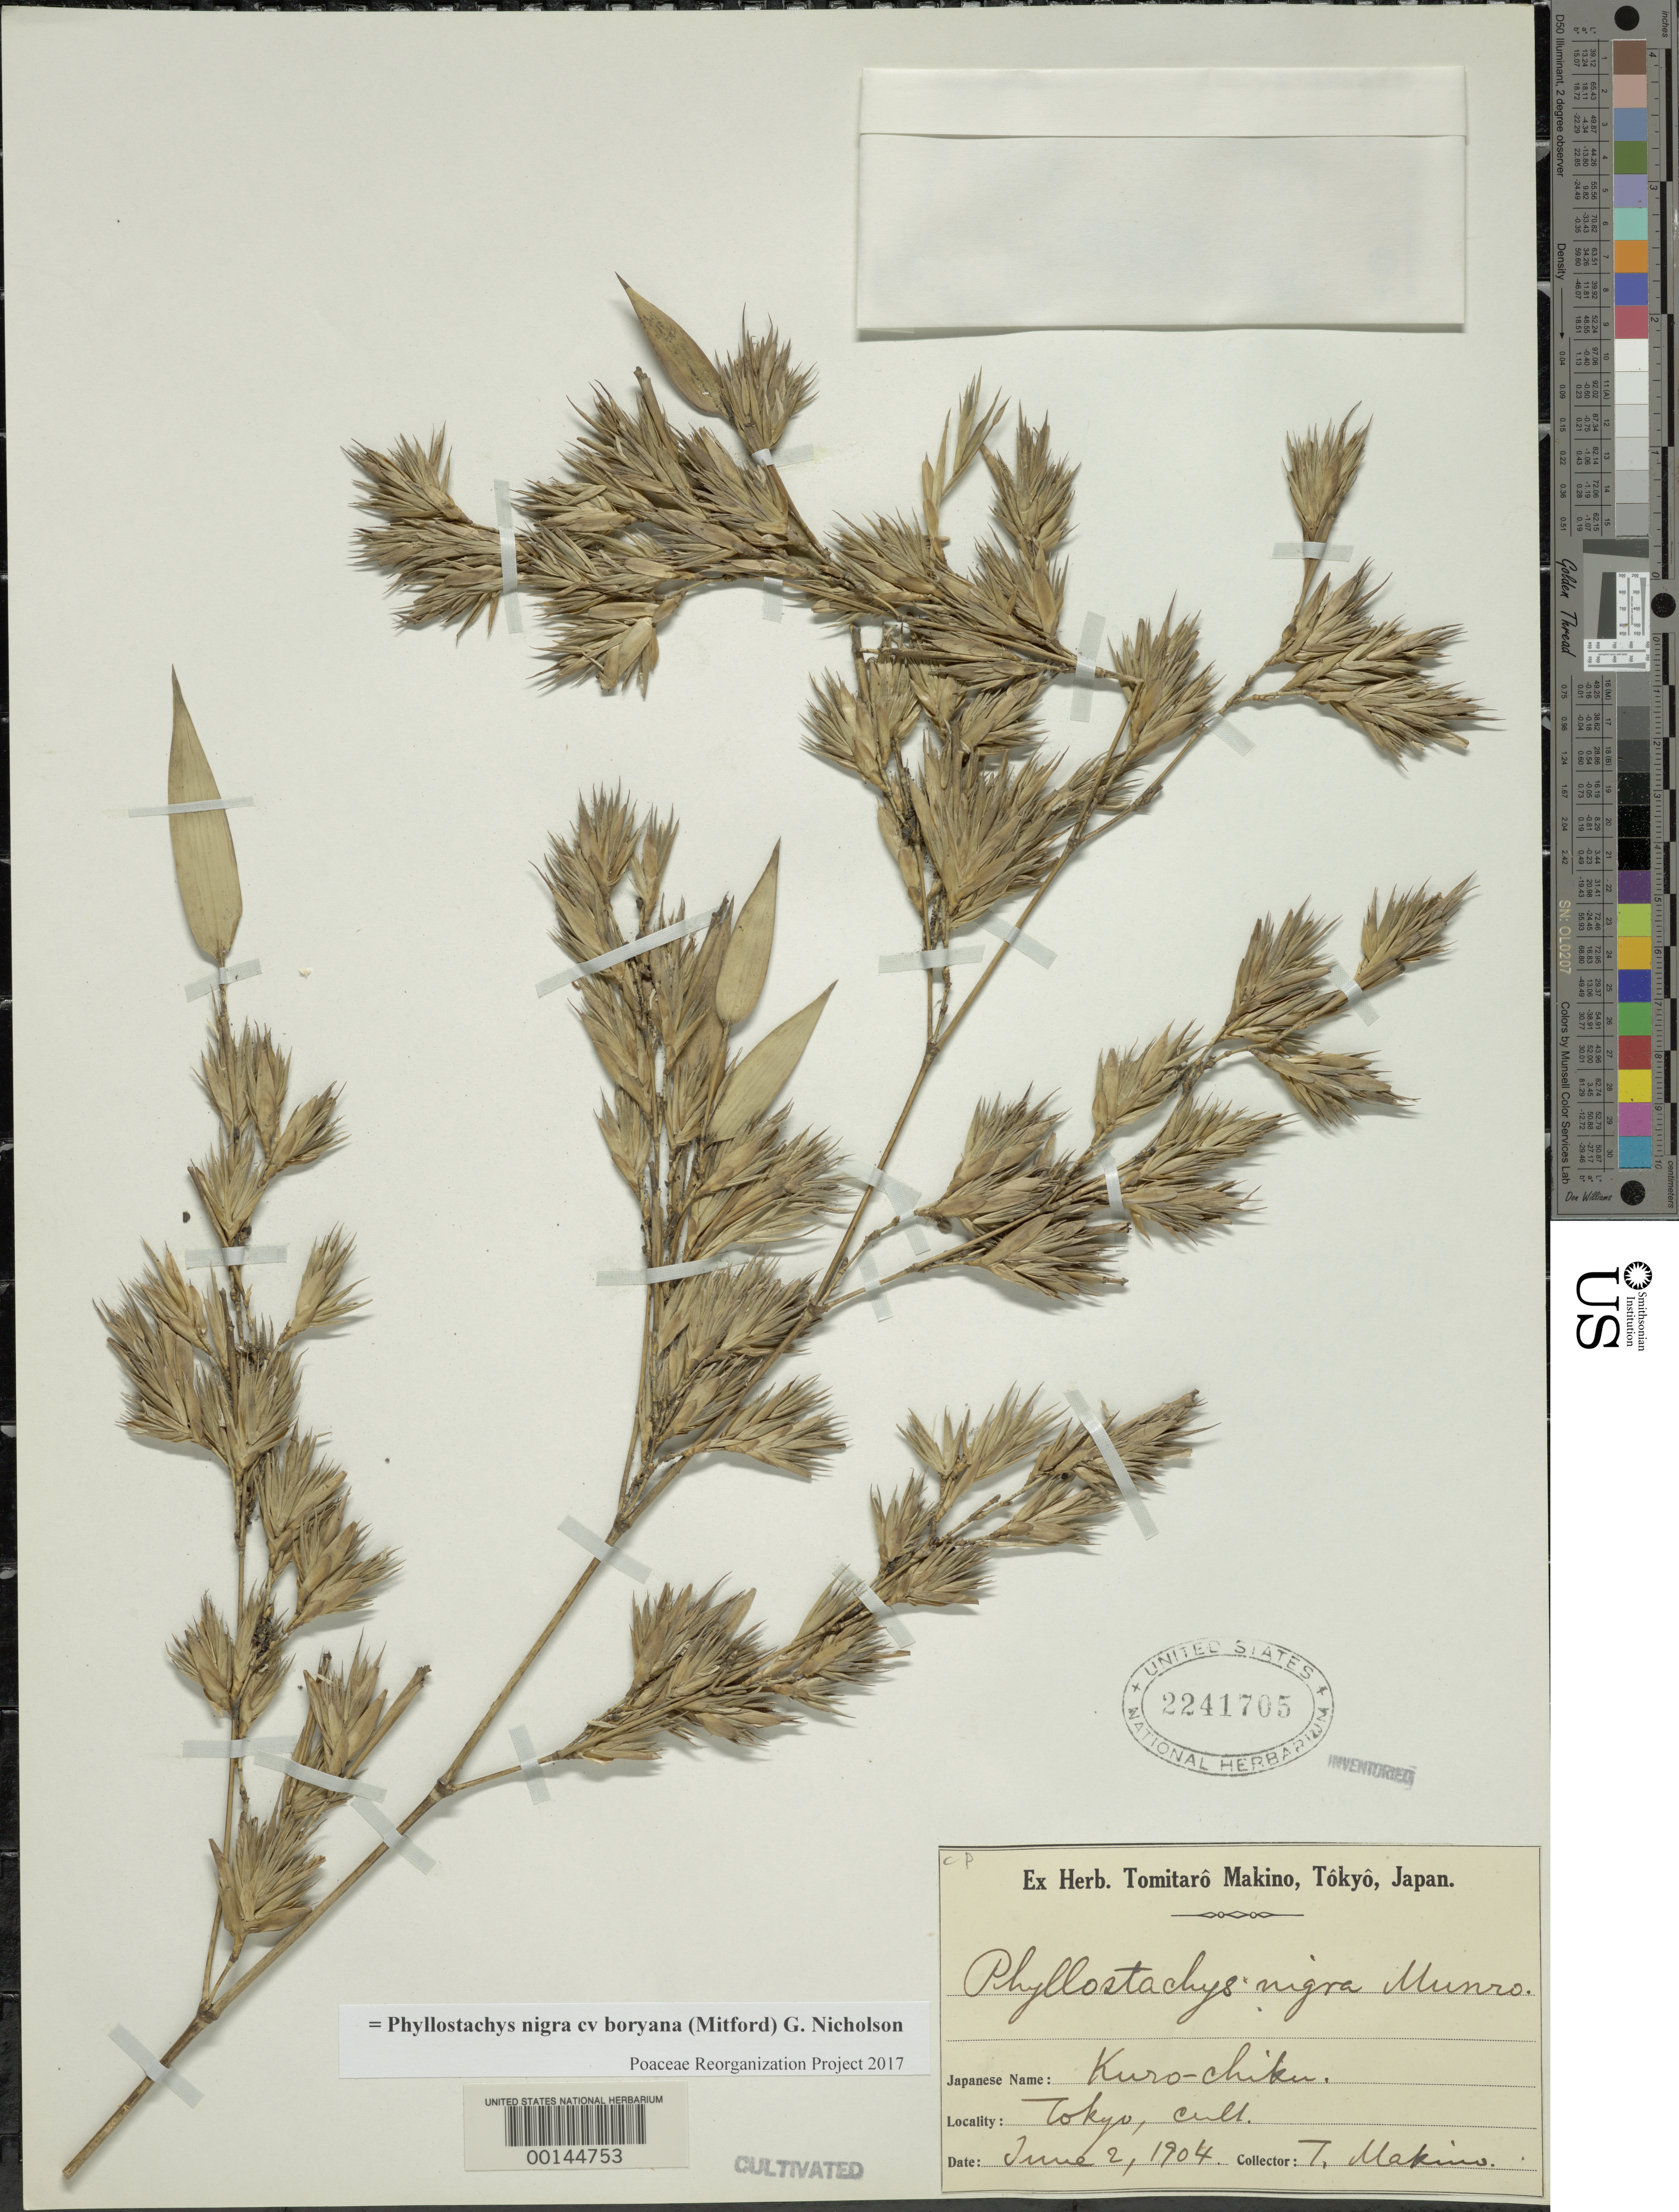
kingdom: Plantae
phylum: Tracheophyta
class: Liliopsida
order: Poales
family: Poaceae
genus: Phyllostachys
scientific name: Phyllostachys nigra cv. boryana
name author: (Mitford) G. Nicholson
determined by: Poaceae Reorganization Project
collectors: T. Makino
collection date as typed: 03 Jun 1904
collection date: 1904-06-03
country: Japan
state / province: Tokyo, Federal City of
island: Honshu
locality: Tokyo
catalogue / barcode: US 2241705